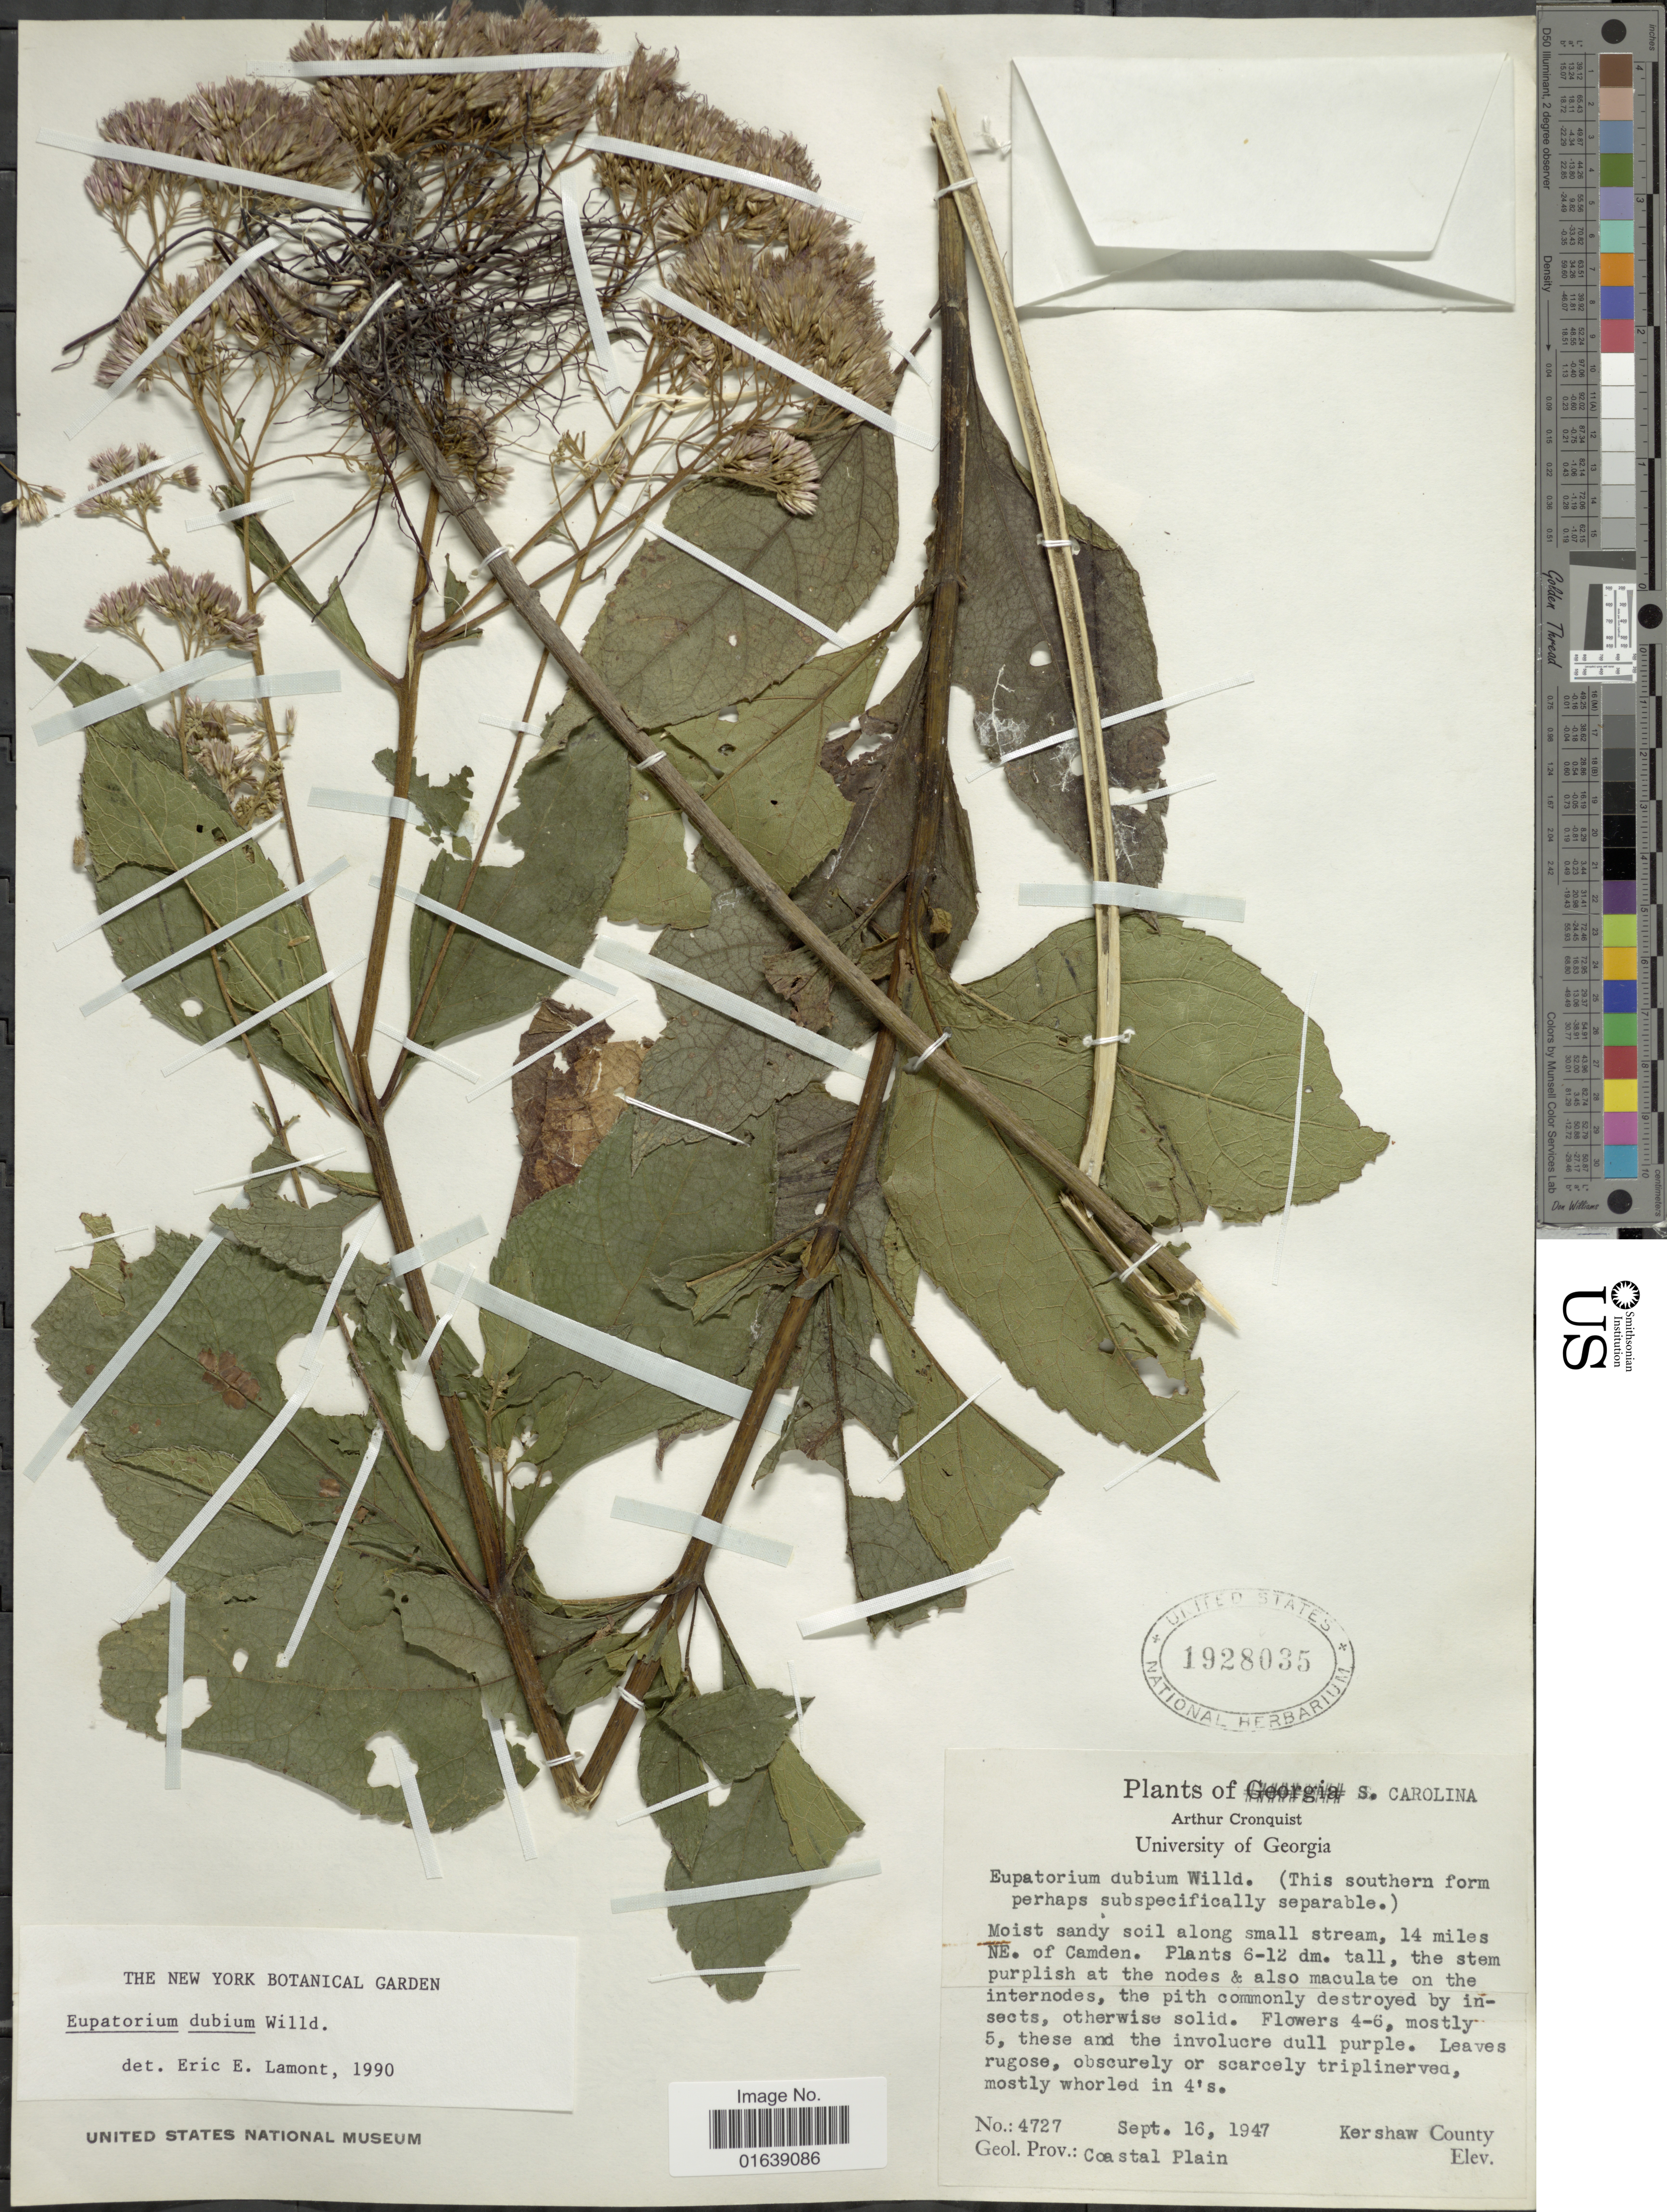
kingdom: Plantae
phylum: Tracheophyta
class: Magnoliopsida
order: Asterales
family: Asteraceae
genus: Eupatorium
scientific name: Eupatorium dubium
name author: Willd. ex Poir.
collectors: A. J. Cronquist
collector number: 4727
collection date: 1947-09-16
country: United States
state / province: South Carolina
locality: S. Carolina. Moist sandy soil along small stream, 14 miles NE. of Camden.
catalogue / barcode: US 1928035